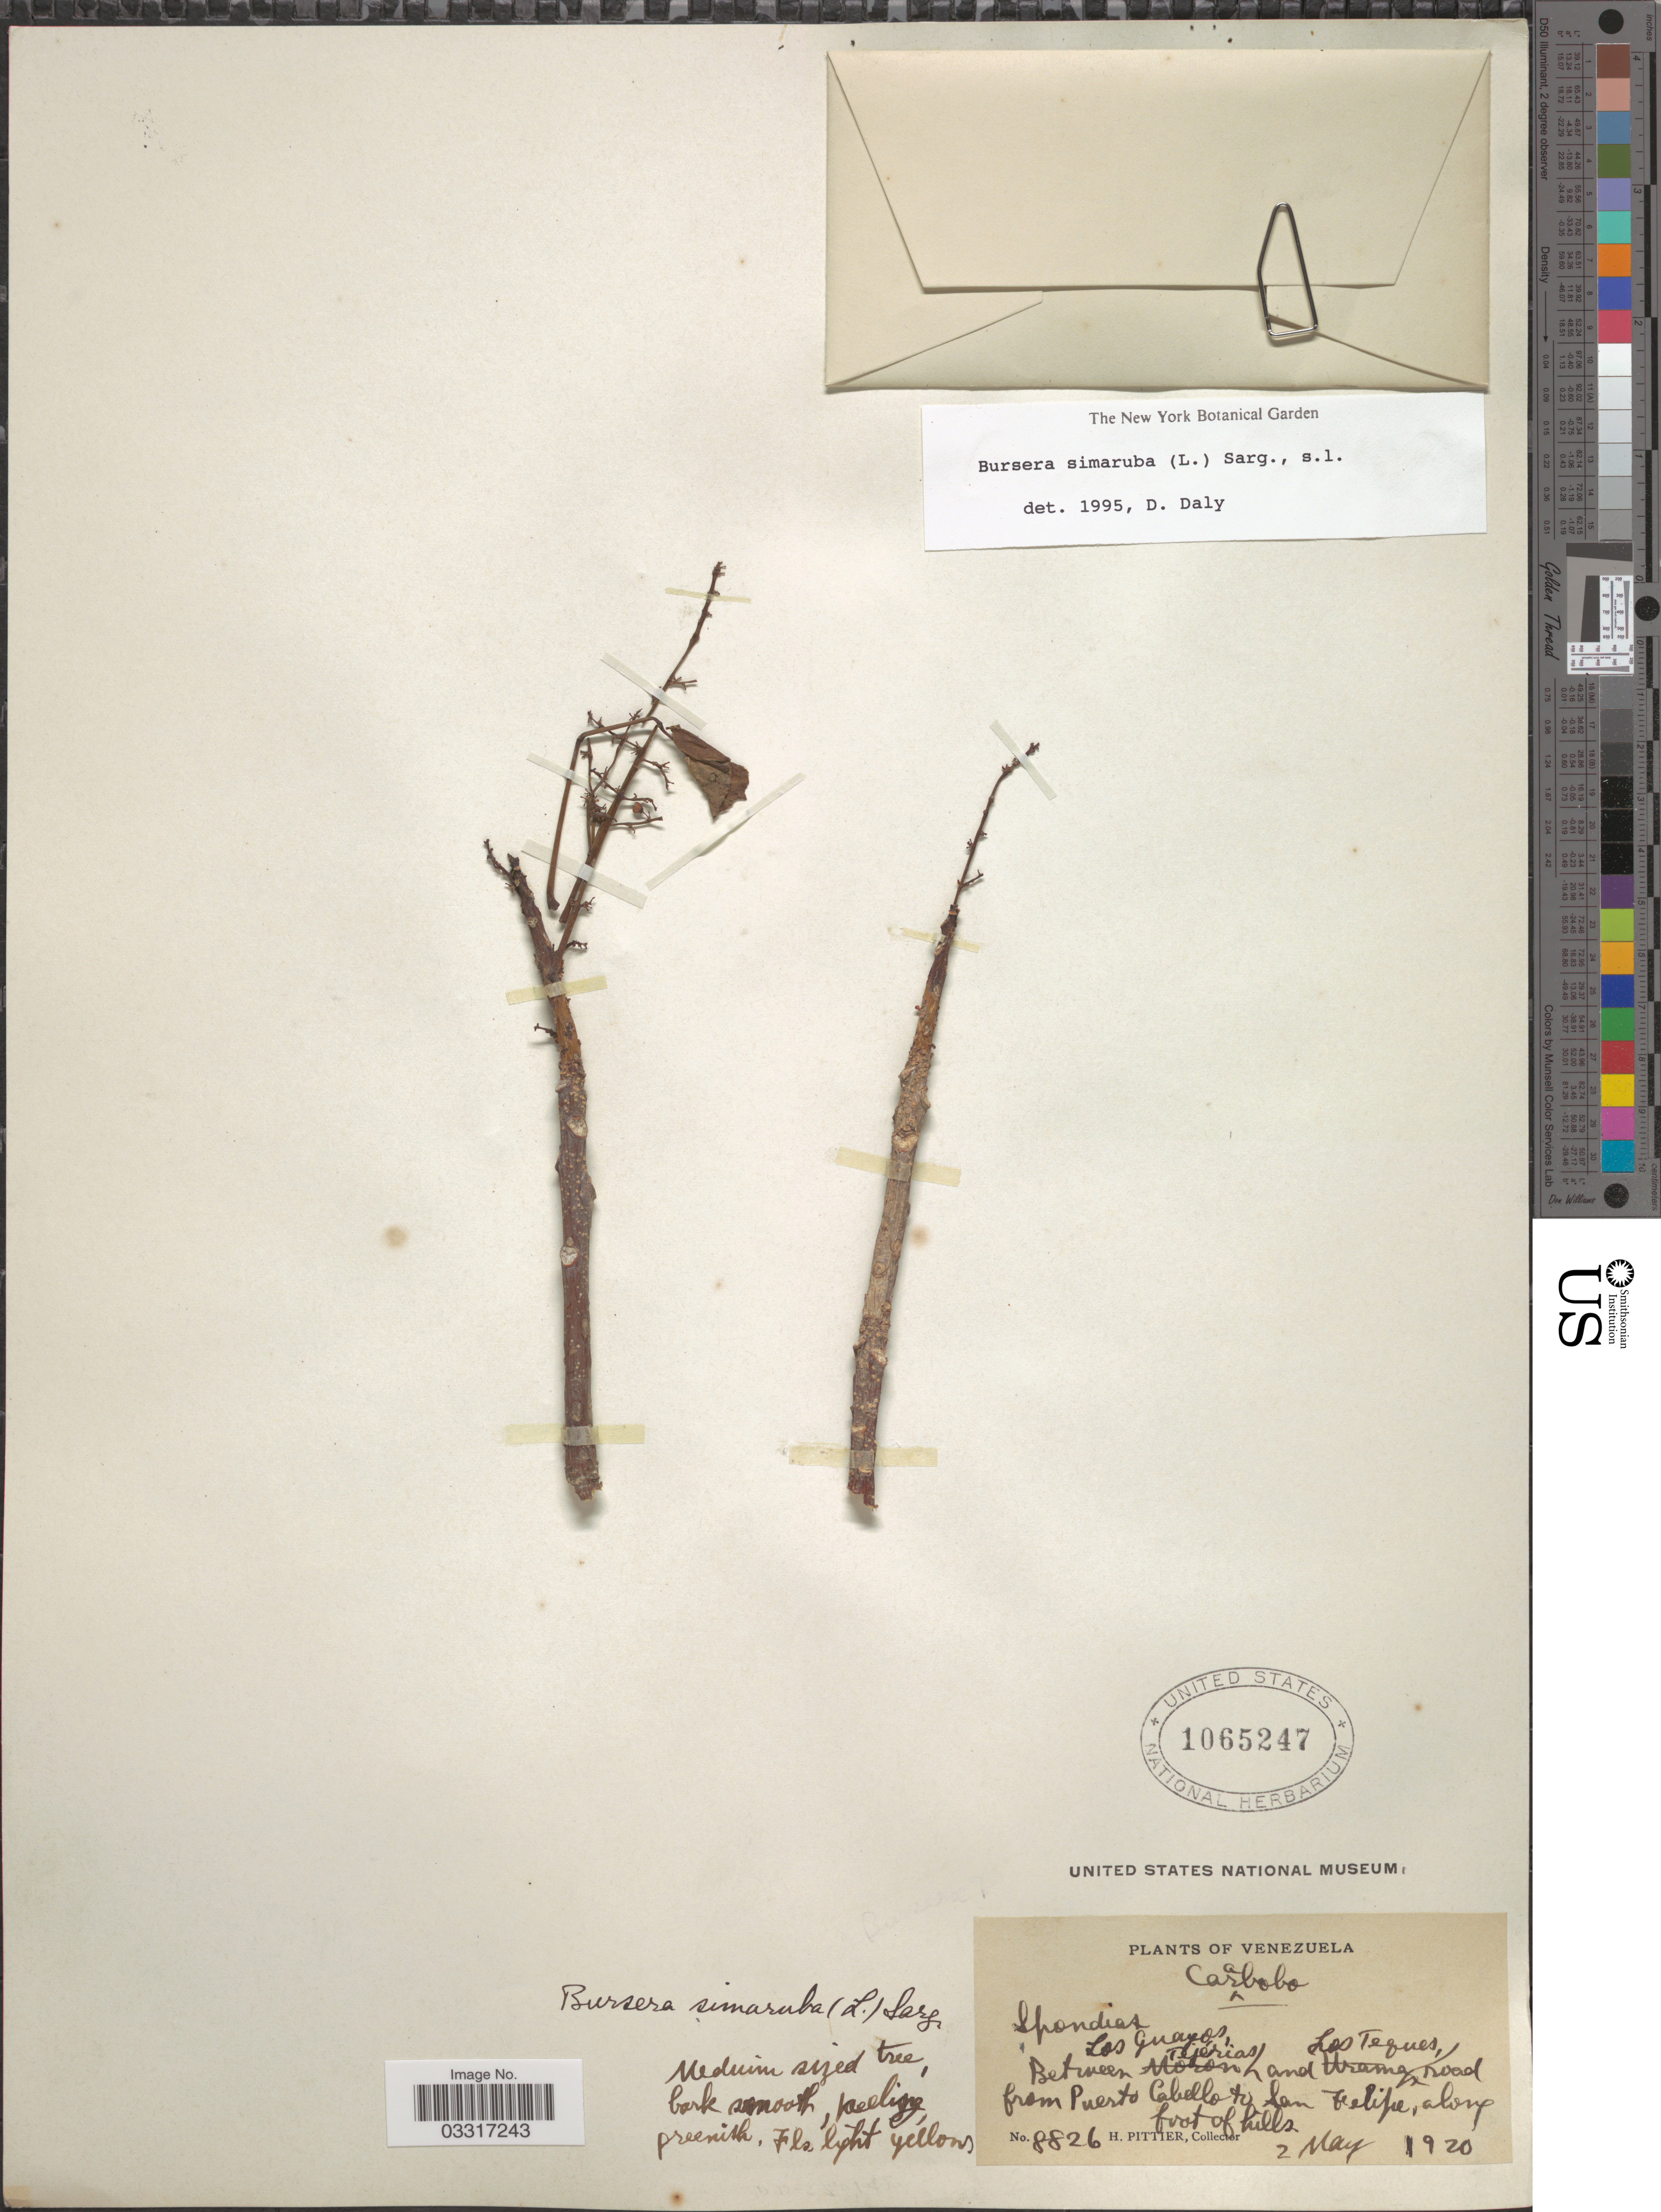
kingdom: Plantae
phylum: Tracheophyta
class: Magnoliopsida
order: Sapindales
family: Burseraceae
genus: Bursera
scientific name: Bursera simaruba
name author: (L.) Sarg.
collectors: H. F. Pittier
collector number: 8826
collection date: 1920-05-02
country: Venezuela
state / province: Carabobo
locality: Between Los Guayos Tejérías and Los Teques, from Puerto Cabello to San Felipe, along foot of hills.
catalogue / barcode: US 1065247